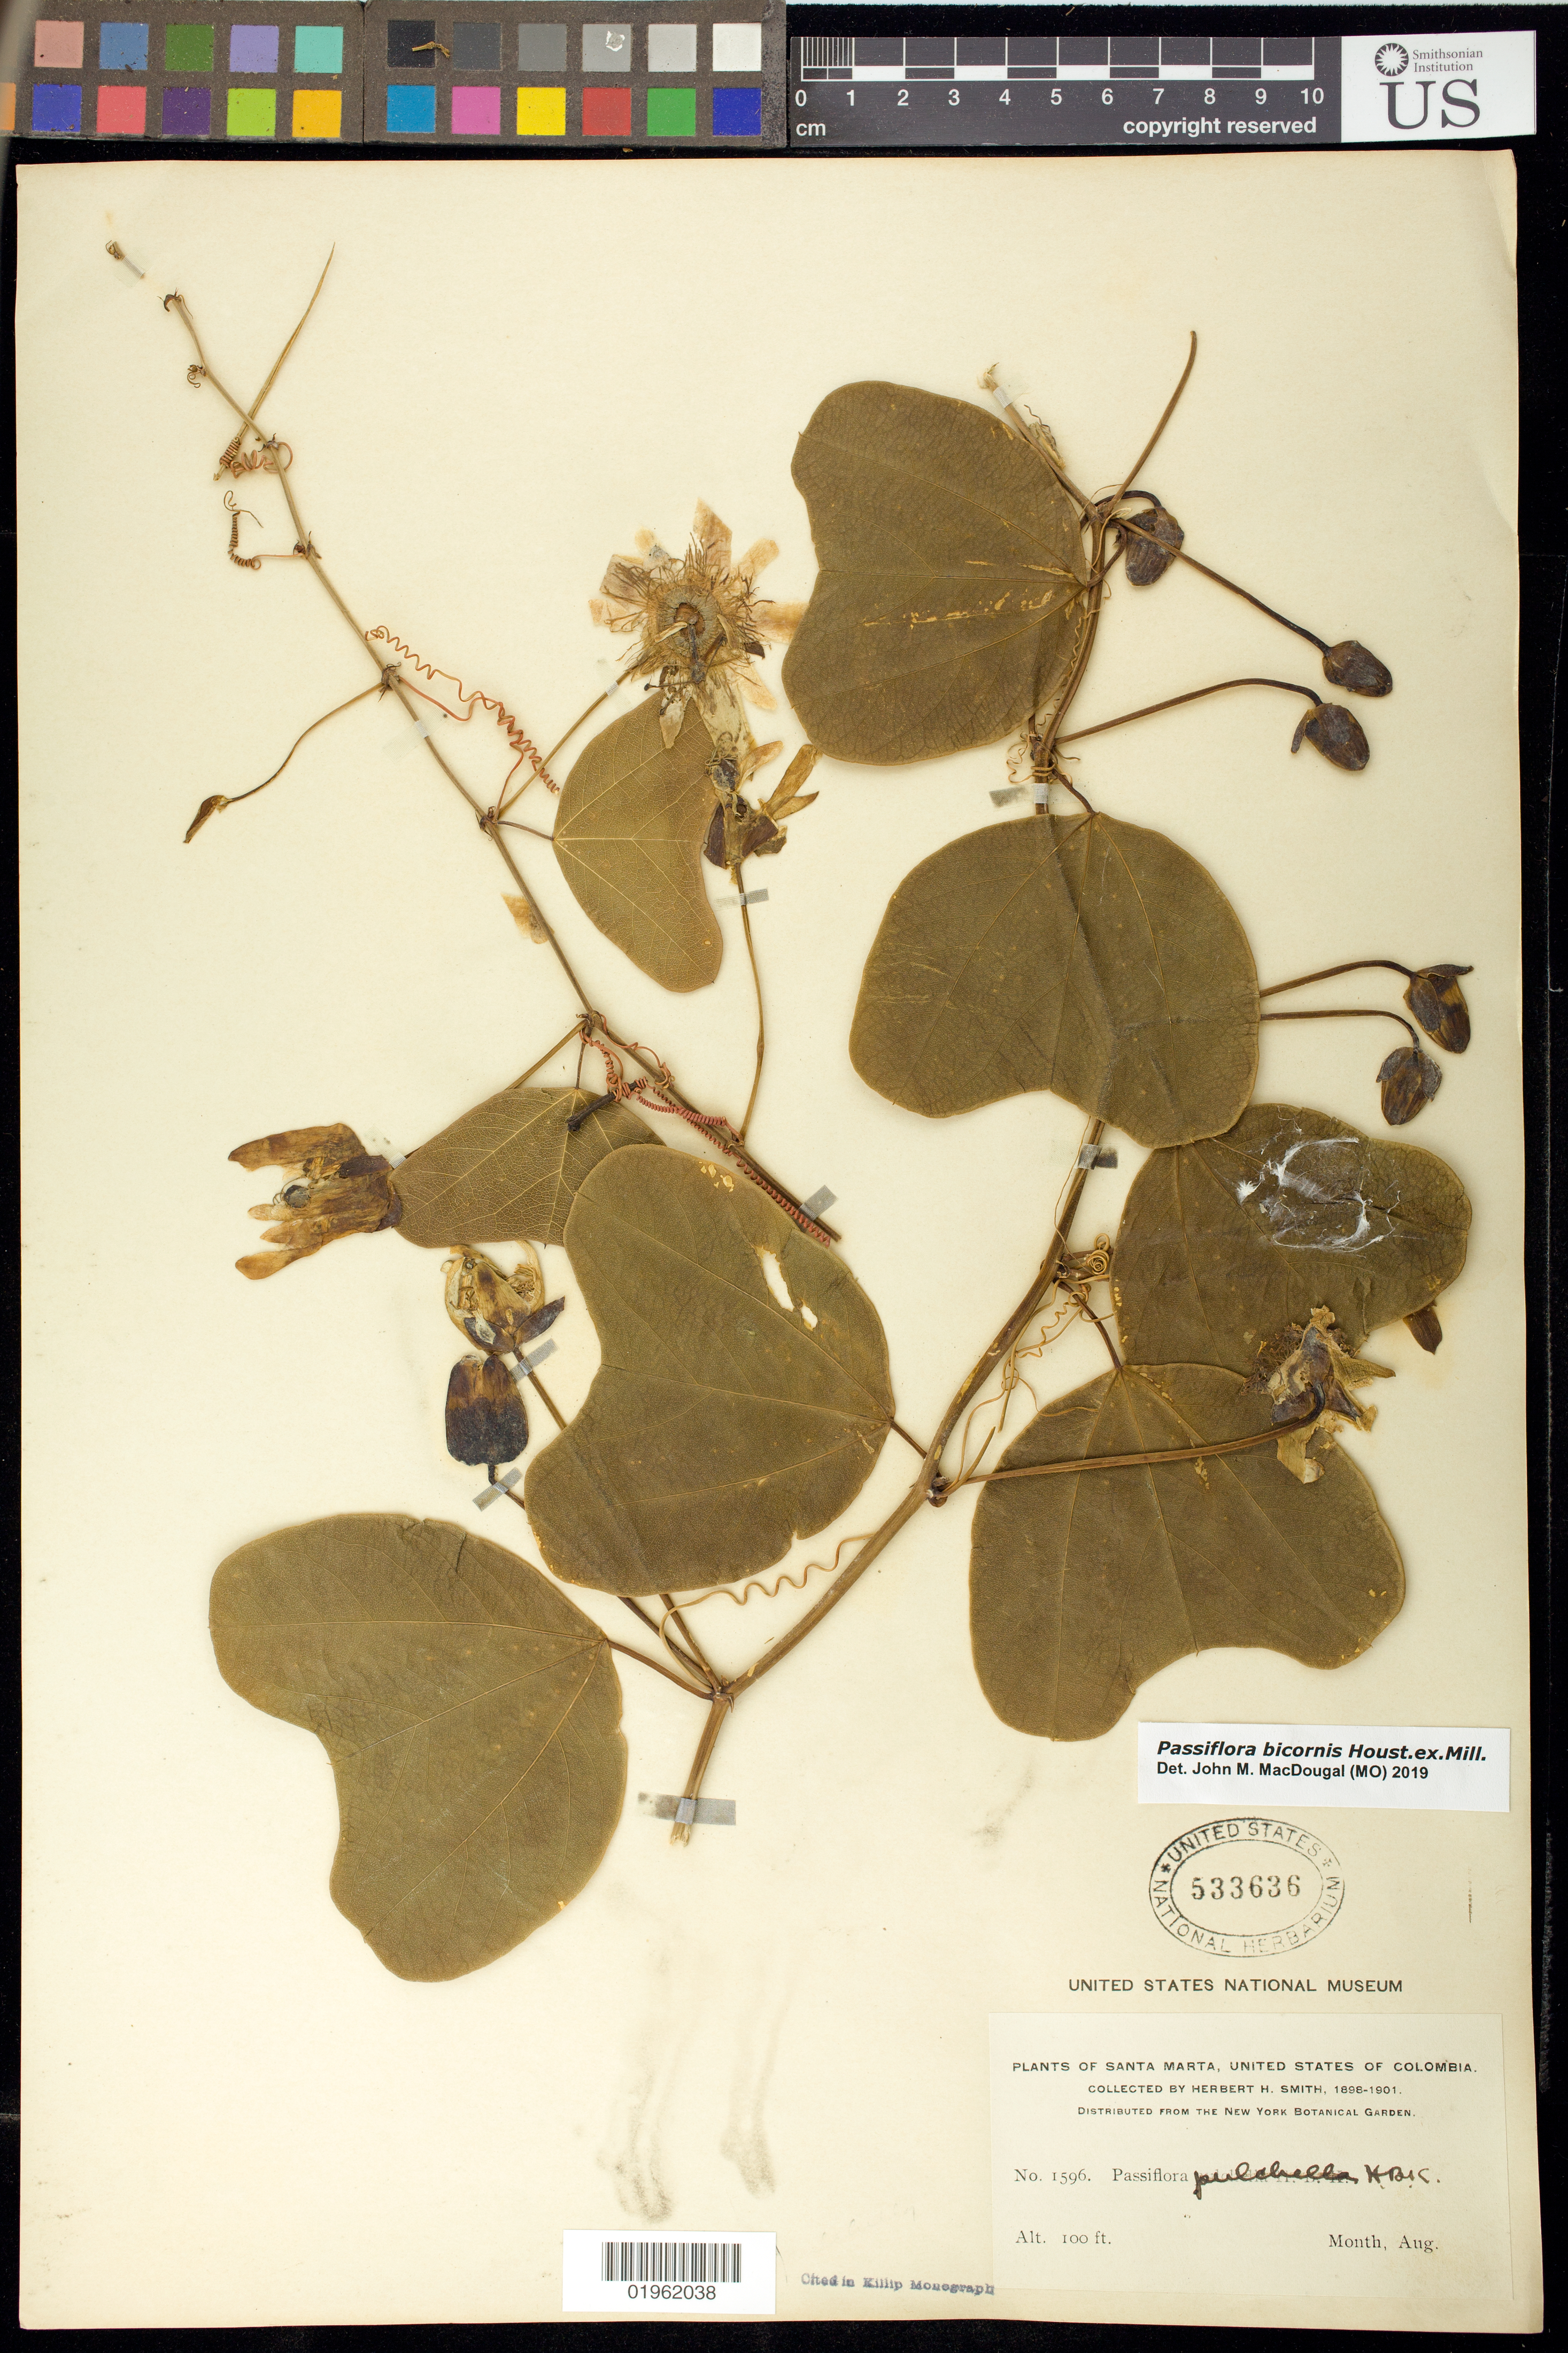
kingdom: Plantae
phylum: Tracheophyta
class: Magnoliopsida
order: Malpighiales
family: Passifloraceae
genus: Passiflora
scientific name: Passiflora bicornis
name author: Houst. ex Mill.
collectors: Herbert H. Smith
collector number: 1596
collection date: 1898-08/1901-08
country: Colombia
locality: Santa Marta, United States of Colombia.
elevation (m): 76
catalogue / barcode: US 533636